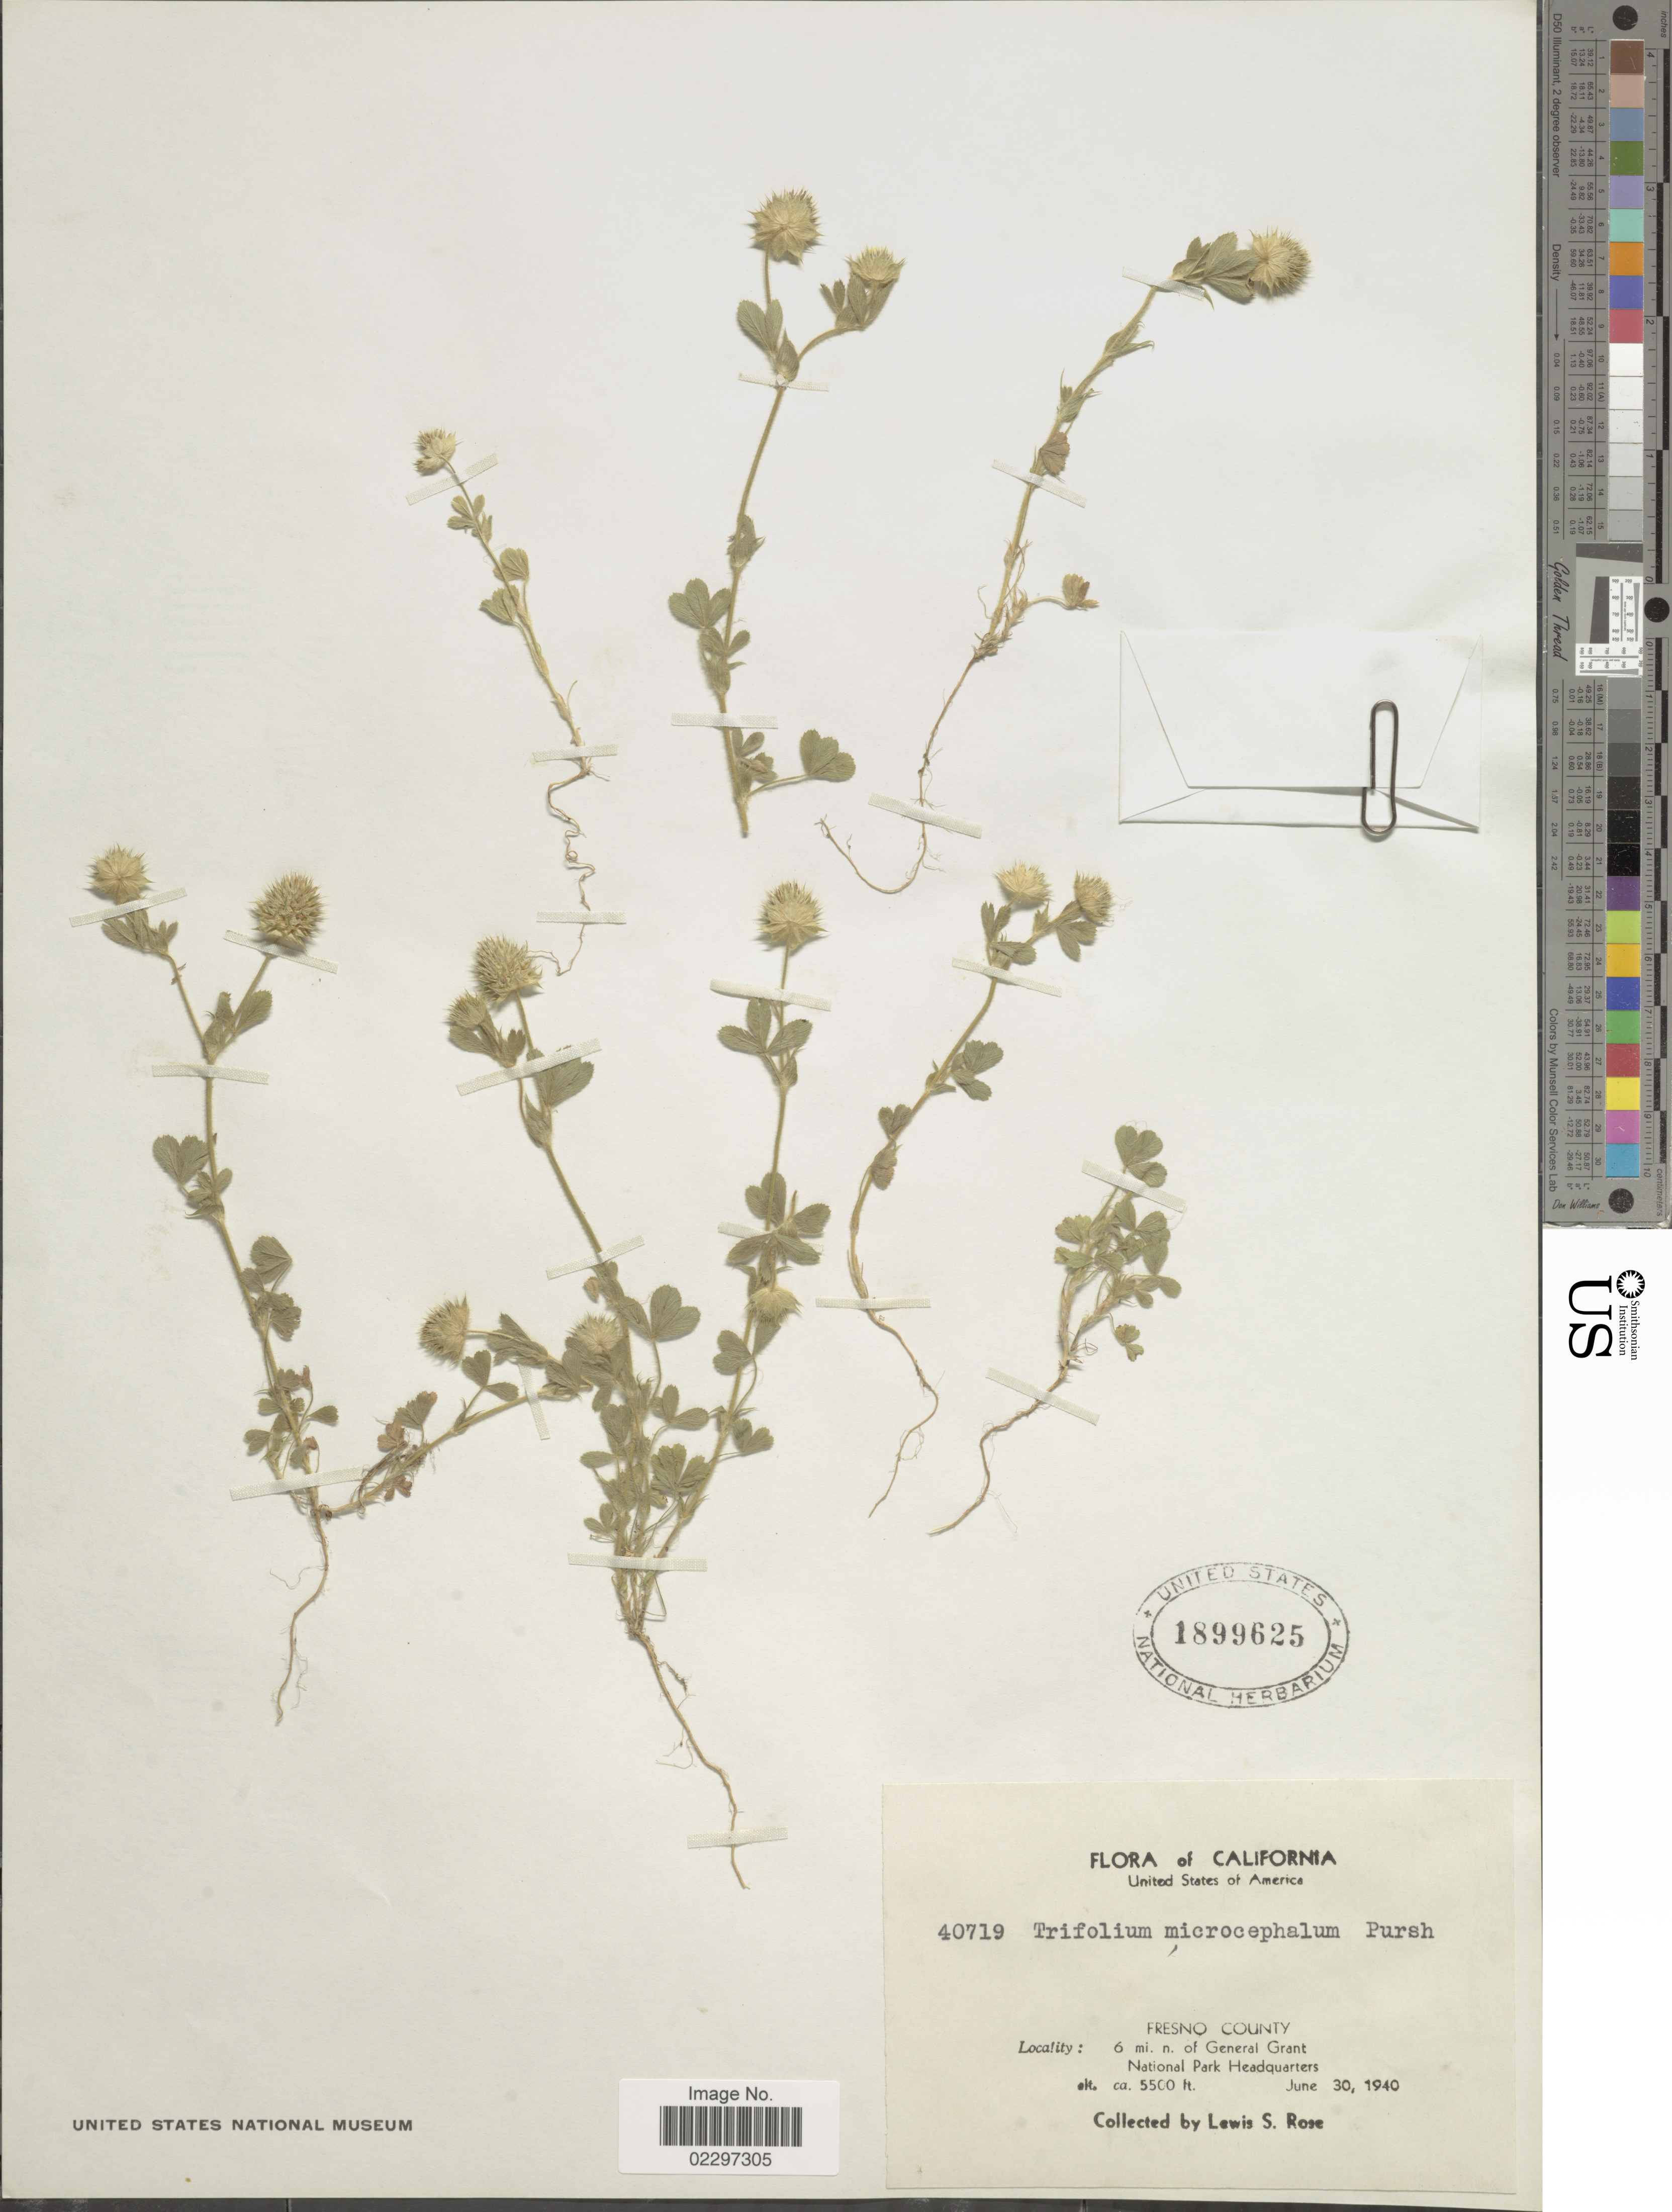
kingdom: Plantae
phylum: Tracheophyta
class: Magnoliopsida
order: Fabales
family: Fabaceae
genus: Trifolium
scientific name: Trifolium microcephalum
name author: Pursh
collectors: L. S. Rose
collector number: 40719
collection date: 1940-06-30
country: United States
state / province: California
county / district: Fresno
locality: Fresno County. 6 mi. n. of General Grant National Park Headquarters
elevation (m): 1676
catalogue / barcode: US 1899625